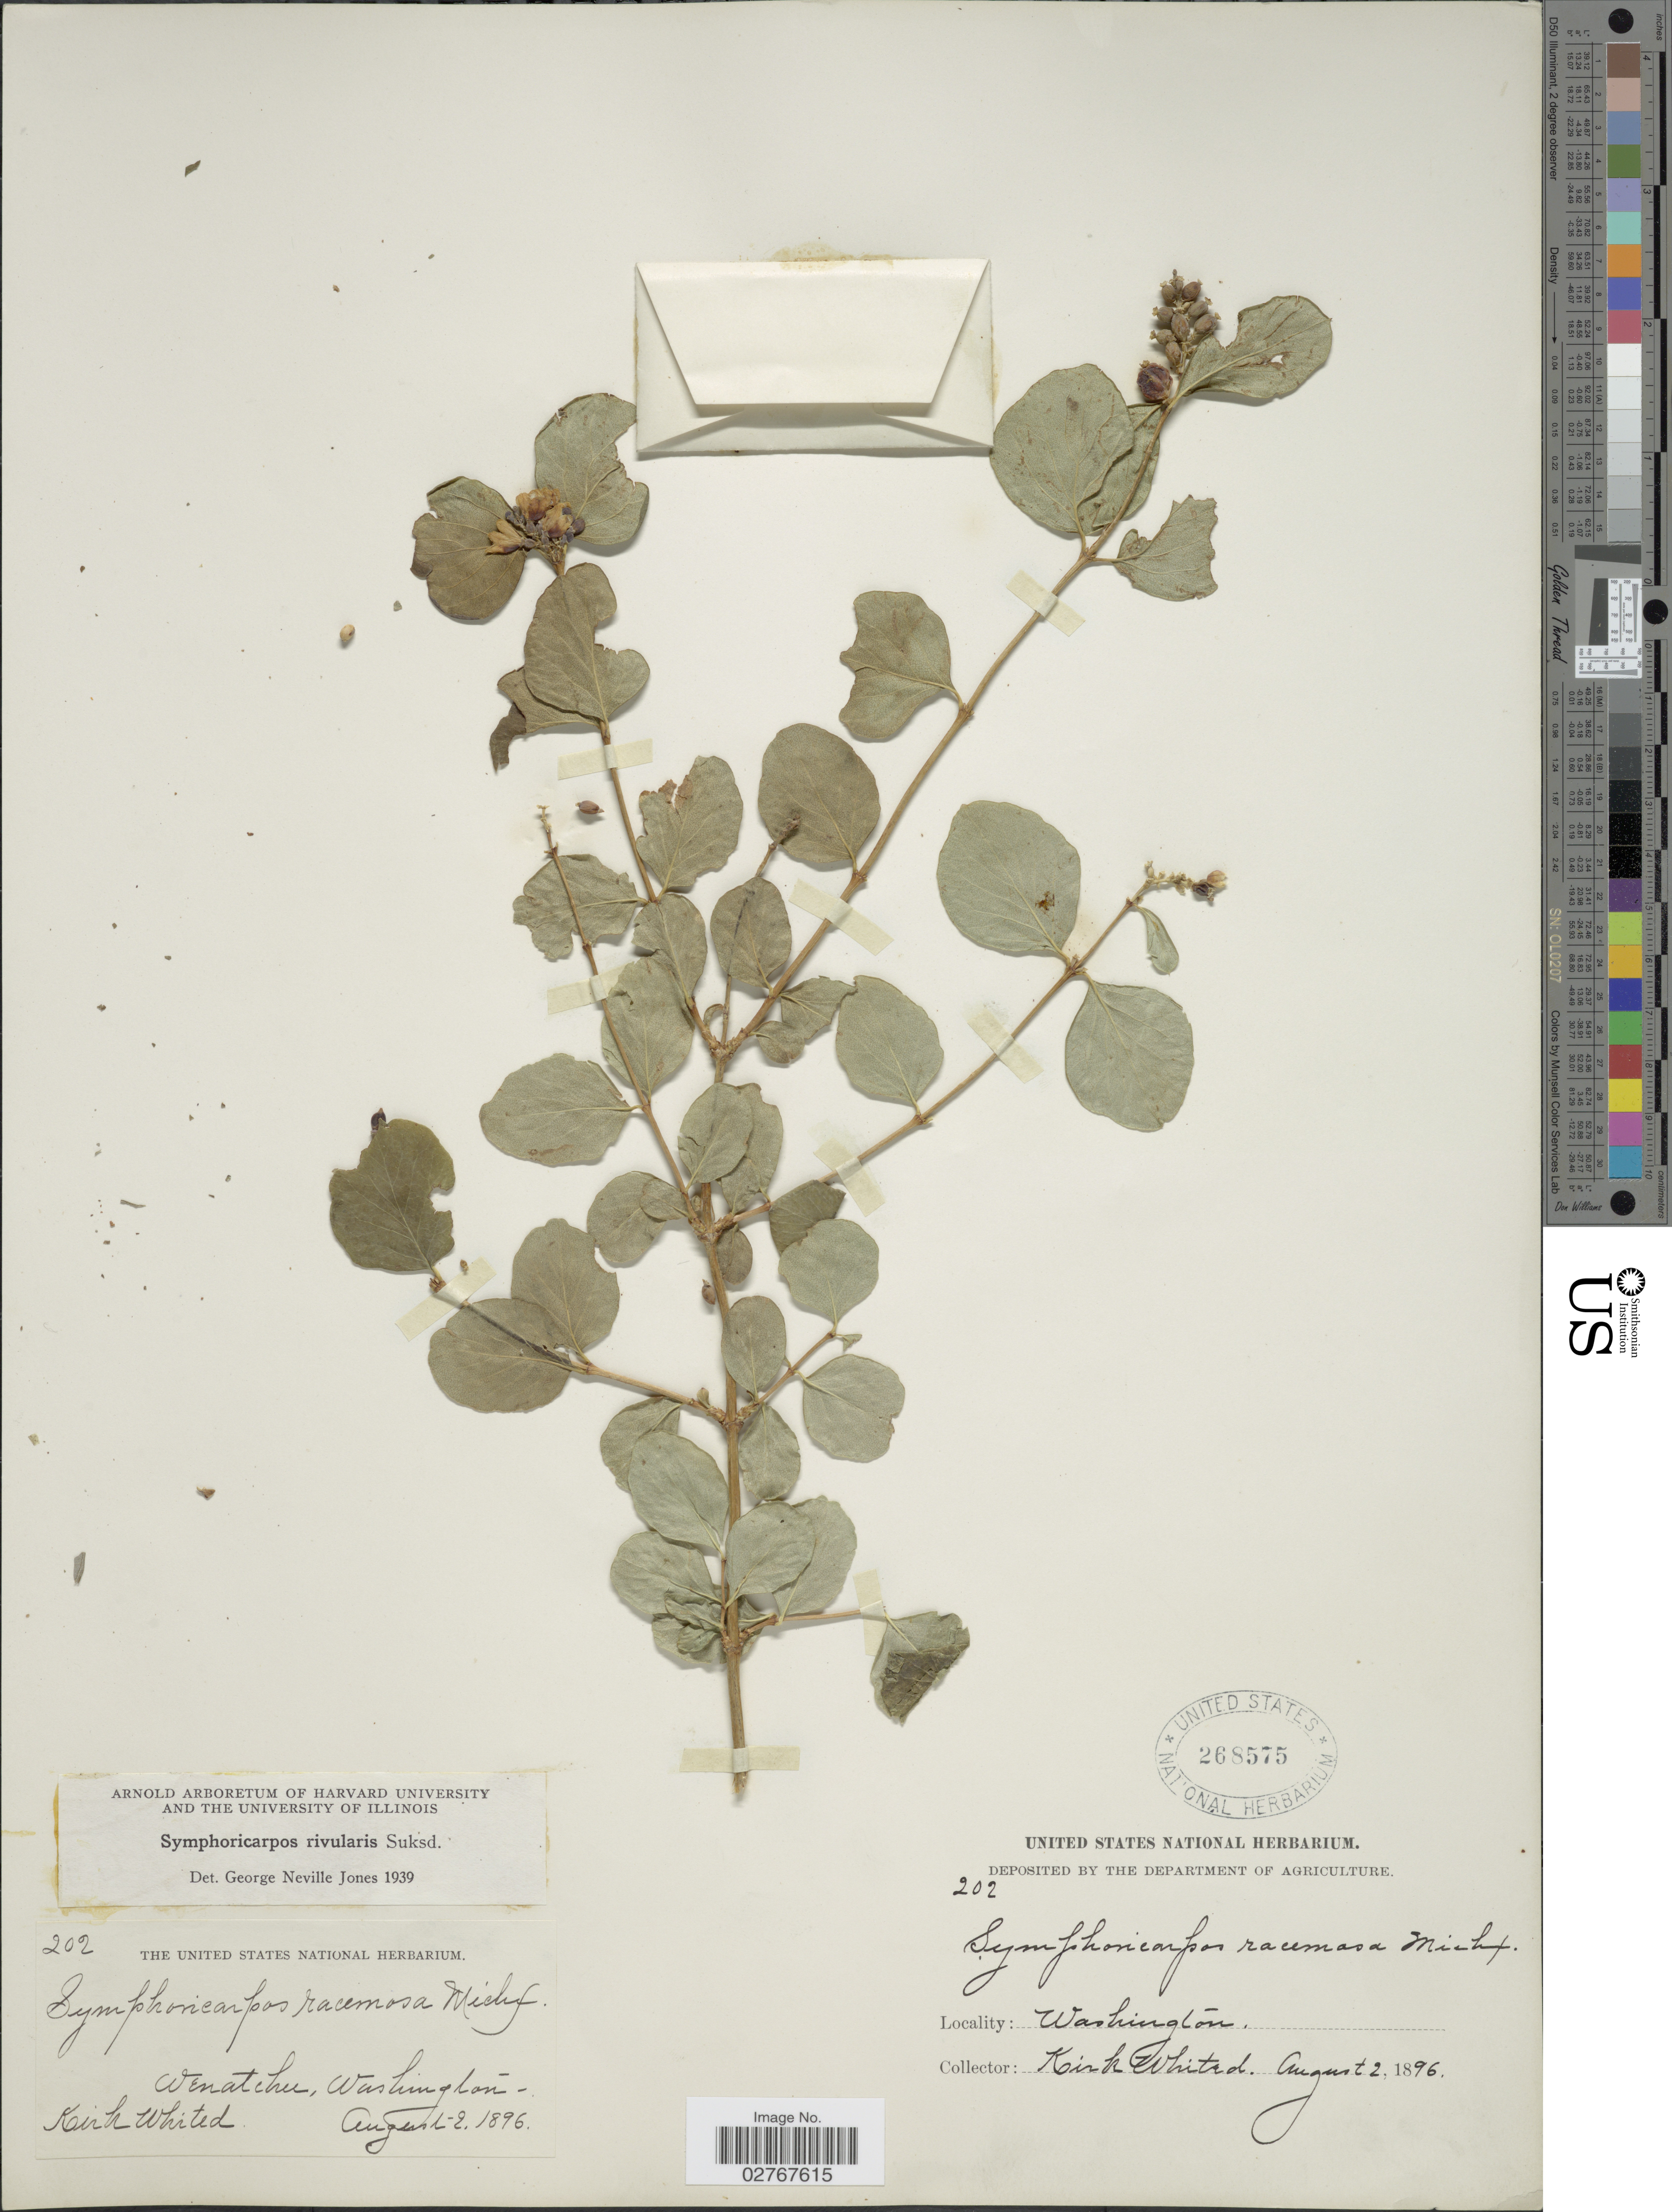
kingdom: Plantae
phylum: Tracheophyta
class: Magnoliopsida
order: Dipsacales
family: Caprifoliaceae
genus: Symphoricarpos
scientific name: Symphoricarpos rivularis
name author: Suksd.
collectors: K. Whited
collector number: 202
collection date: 1896-08-02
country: United States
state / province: Washington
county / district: Chelan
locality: Wenatchee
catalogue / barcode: US 268575